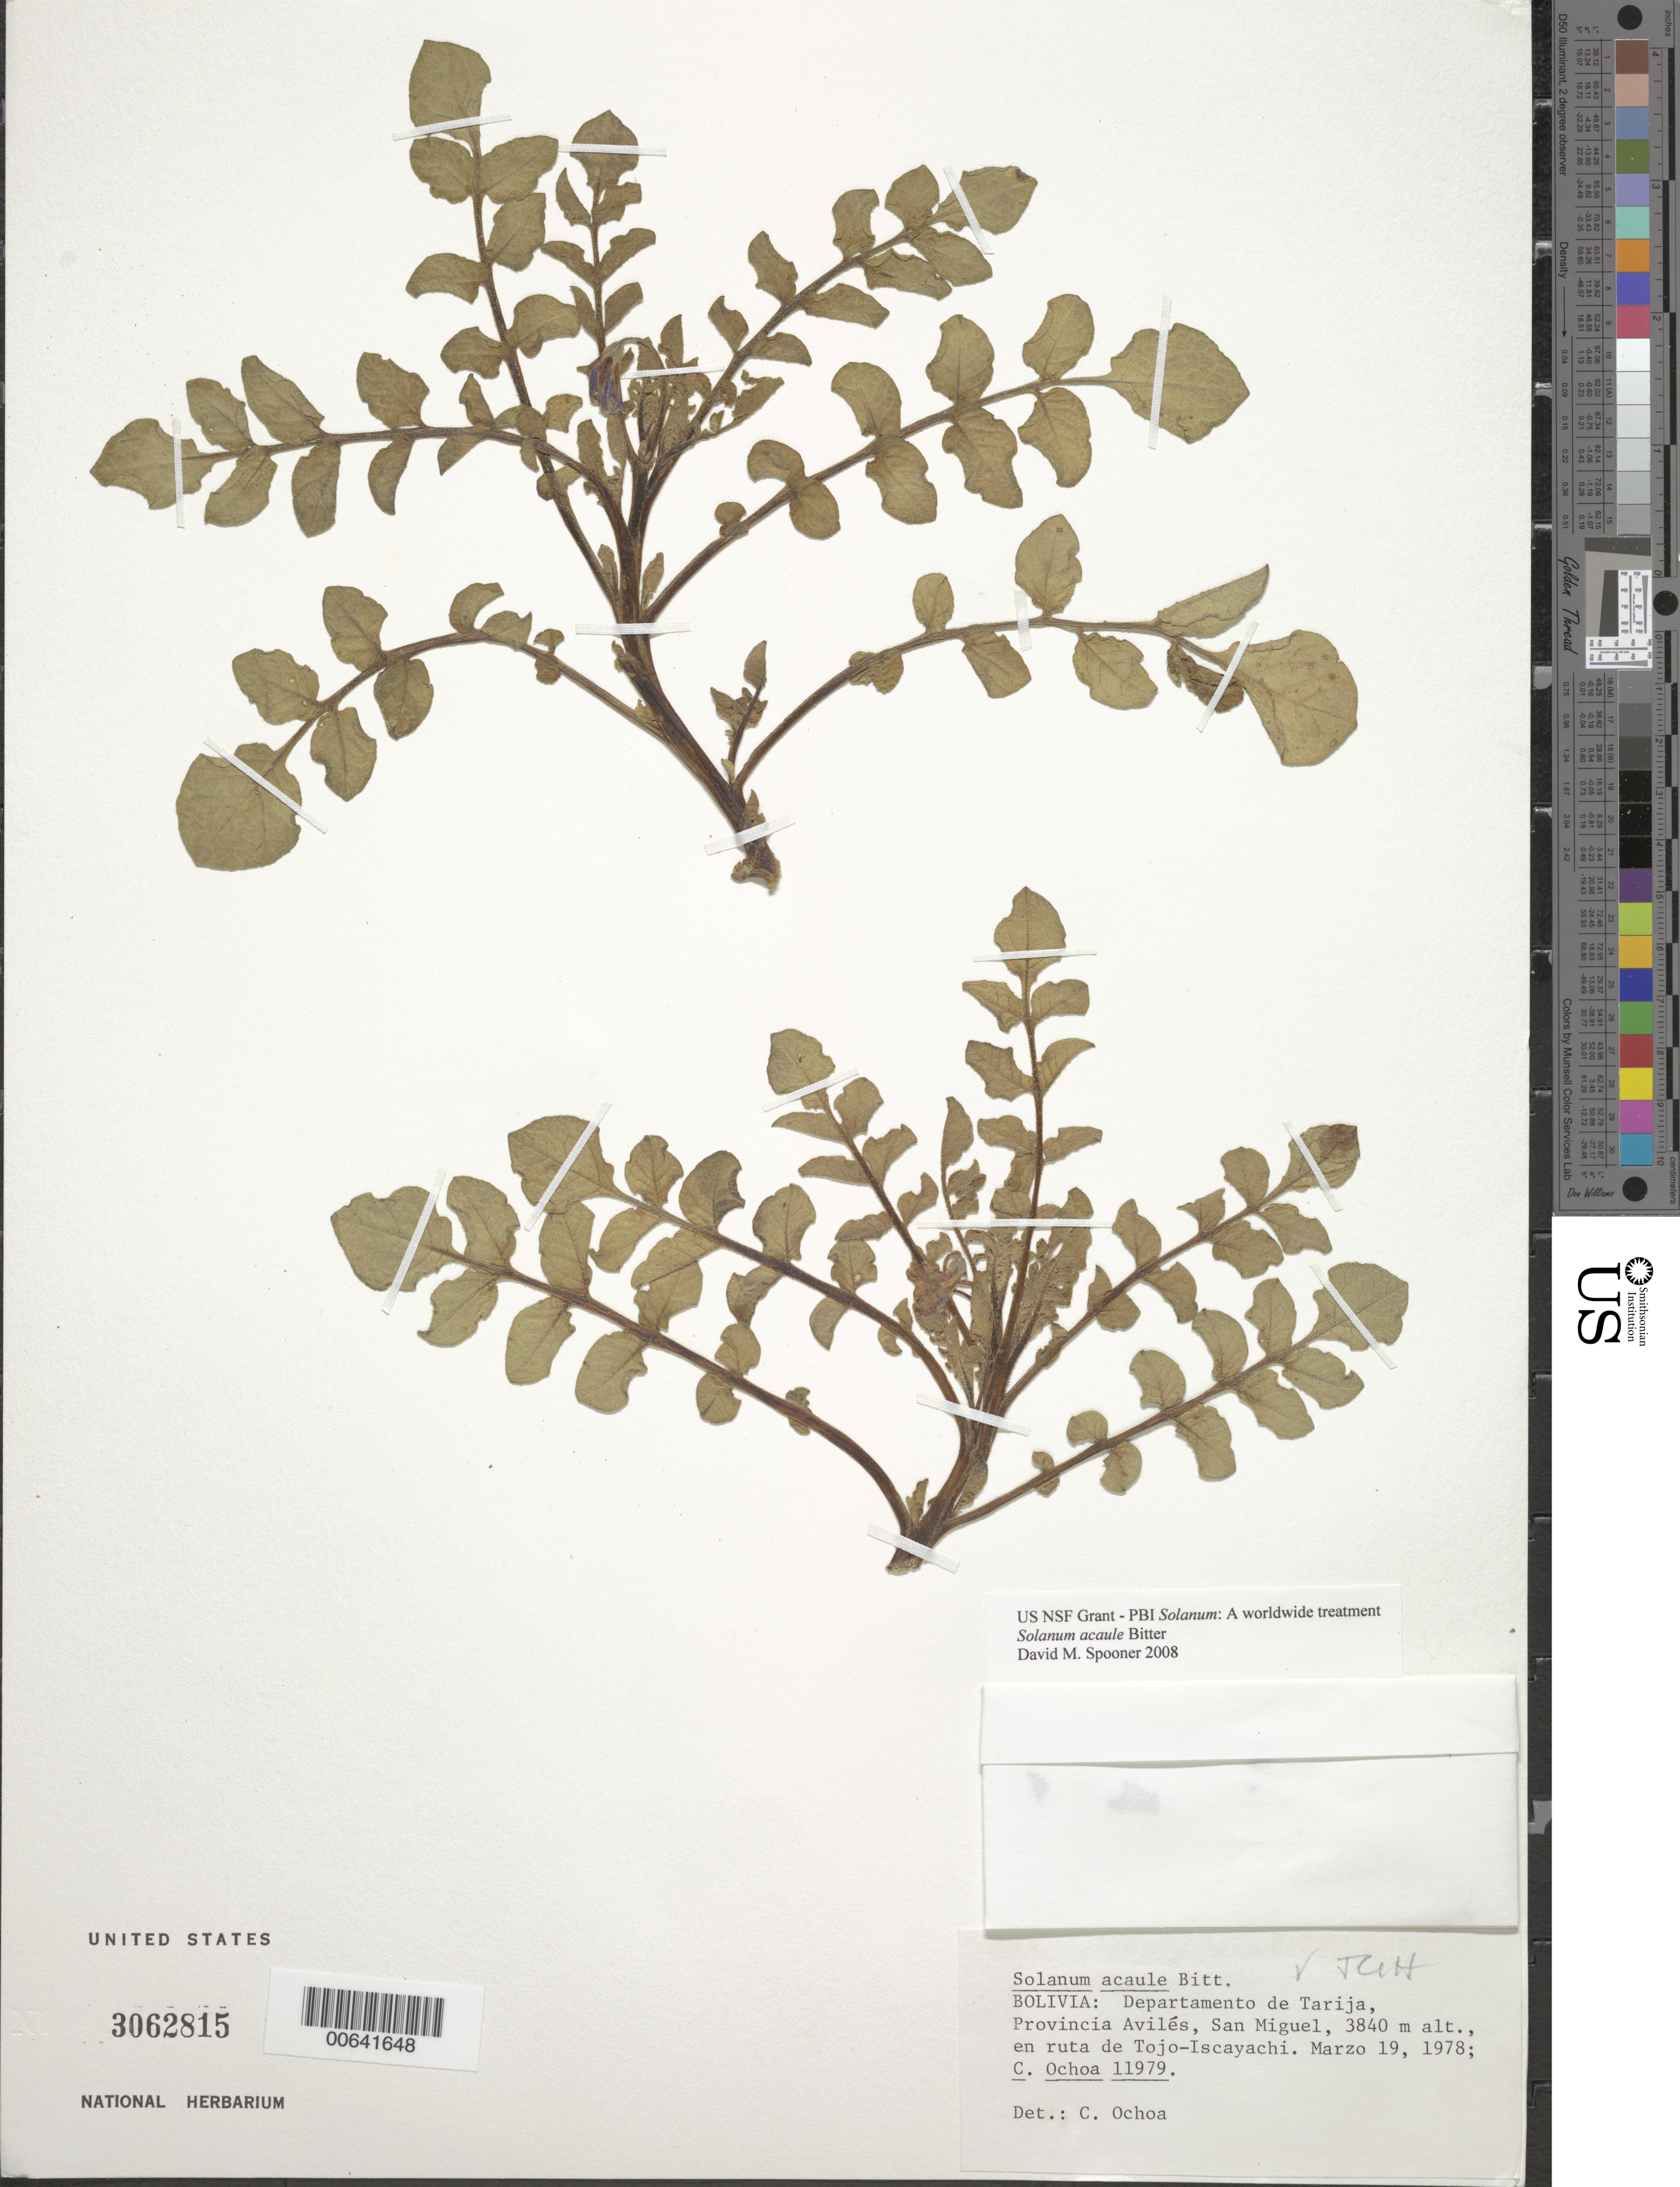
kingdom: Plantae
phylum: Tracheophyta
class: Magnoliopsida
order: Solanales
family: Solanaceae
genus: Solanum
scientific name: Solanum acaule subsp. acaule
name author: Bitter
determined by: Ochoa, C. M.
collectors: C. M. Ochoa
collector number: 11979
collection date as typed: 16 Mar 1978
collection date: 1978-03-16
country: Bolivia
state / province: Tarija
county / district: Avilez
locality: Aviles. Sal Miguel, ca. Yunchara (Tojo-Incayachi).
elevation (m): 3840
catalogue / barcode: US 3062815